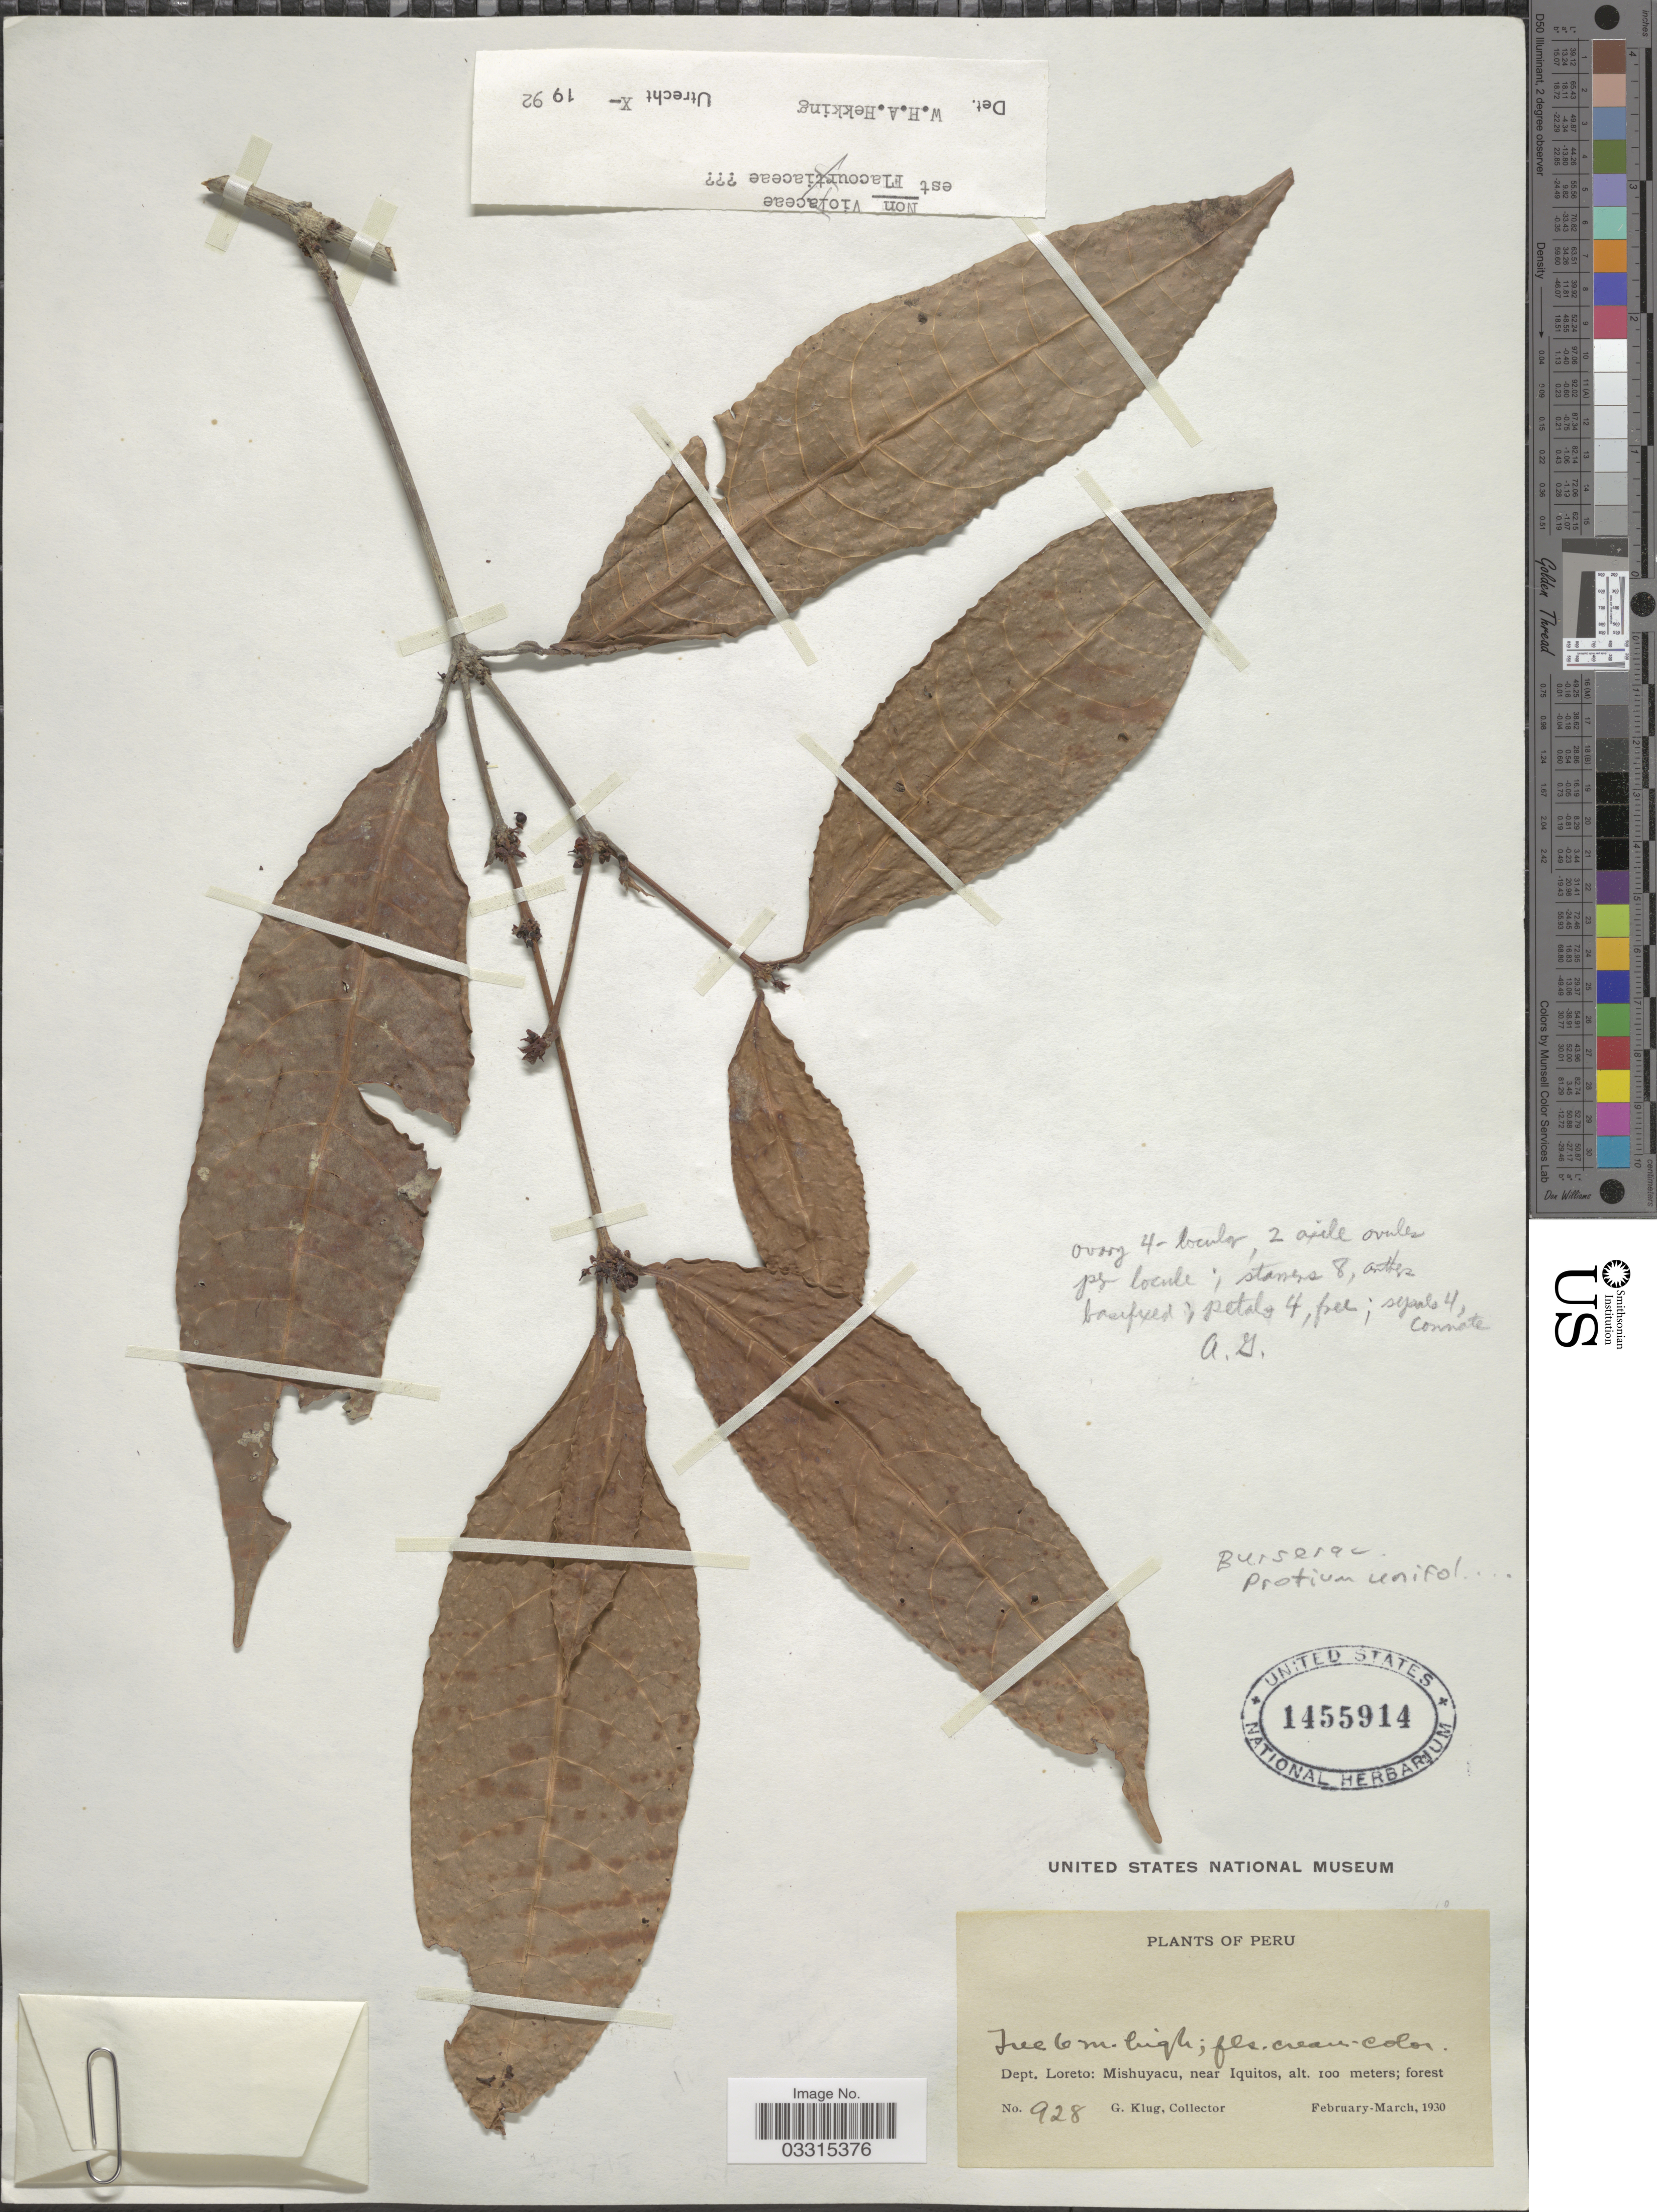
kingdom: Plantae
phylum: Tracheophyta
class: Magnoliopsida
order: Sapindales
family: Burseraceae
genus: Protium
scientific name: Protium unifoliolatum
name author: Engl.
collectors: G. Klug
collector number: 928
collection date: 1930-02/1930-03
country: Peru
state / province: Loreto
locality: Dept. Loreto: Mishuyacu, near Iquitos.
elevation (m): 100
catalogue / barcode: US 1455914